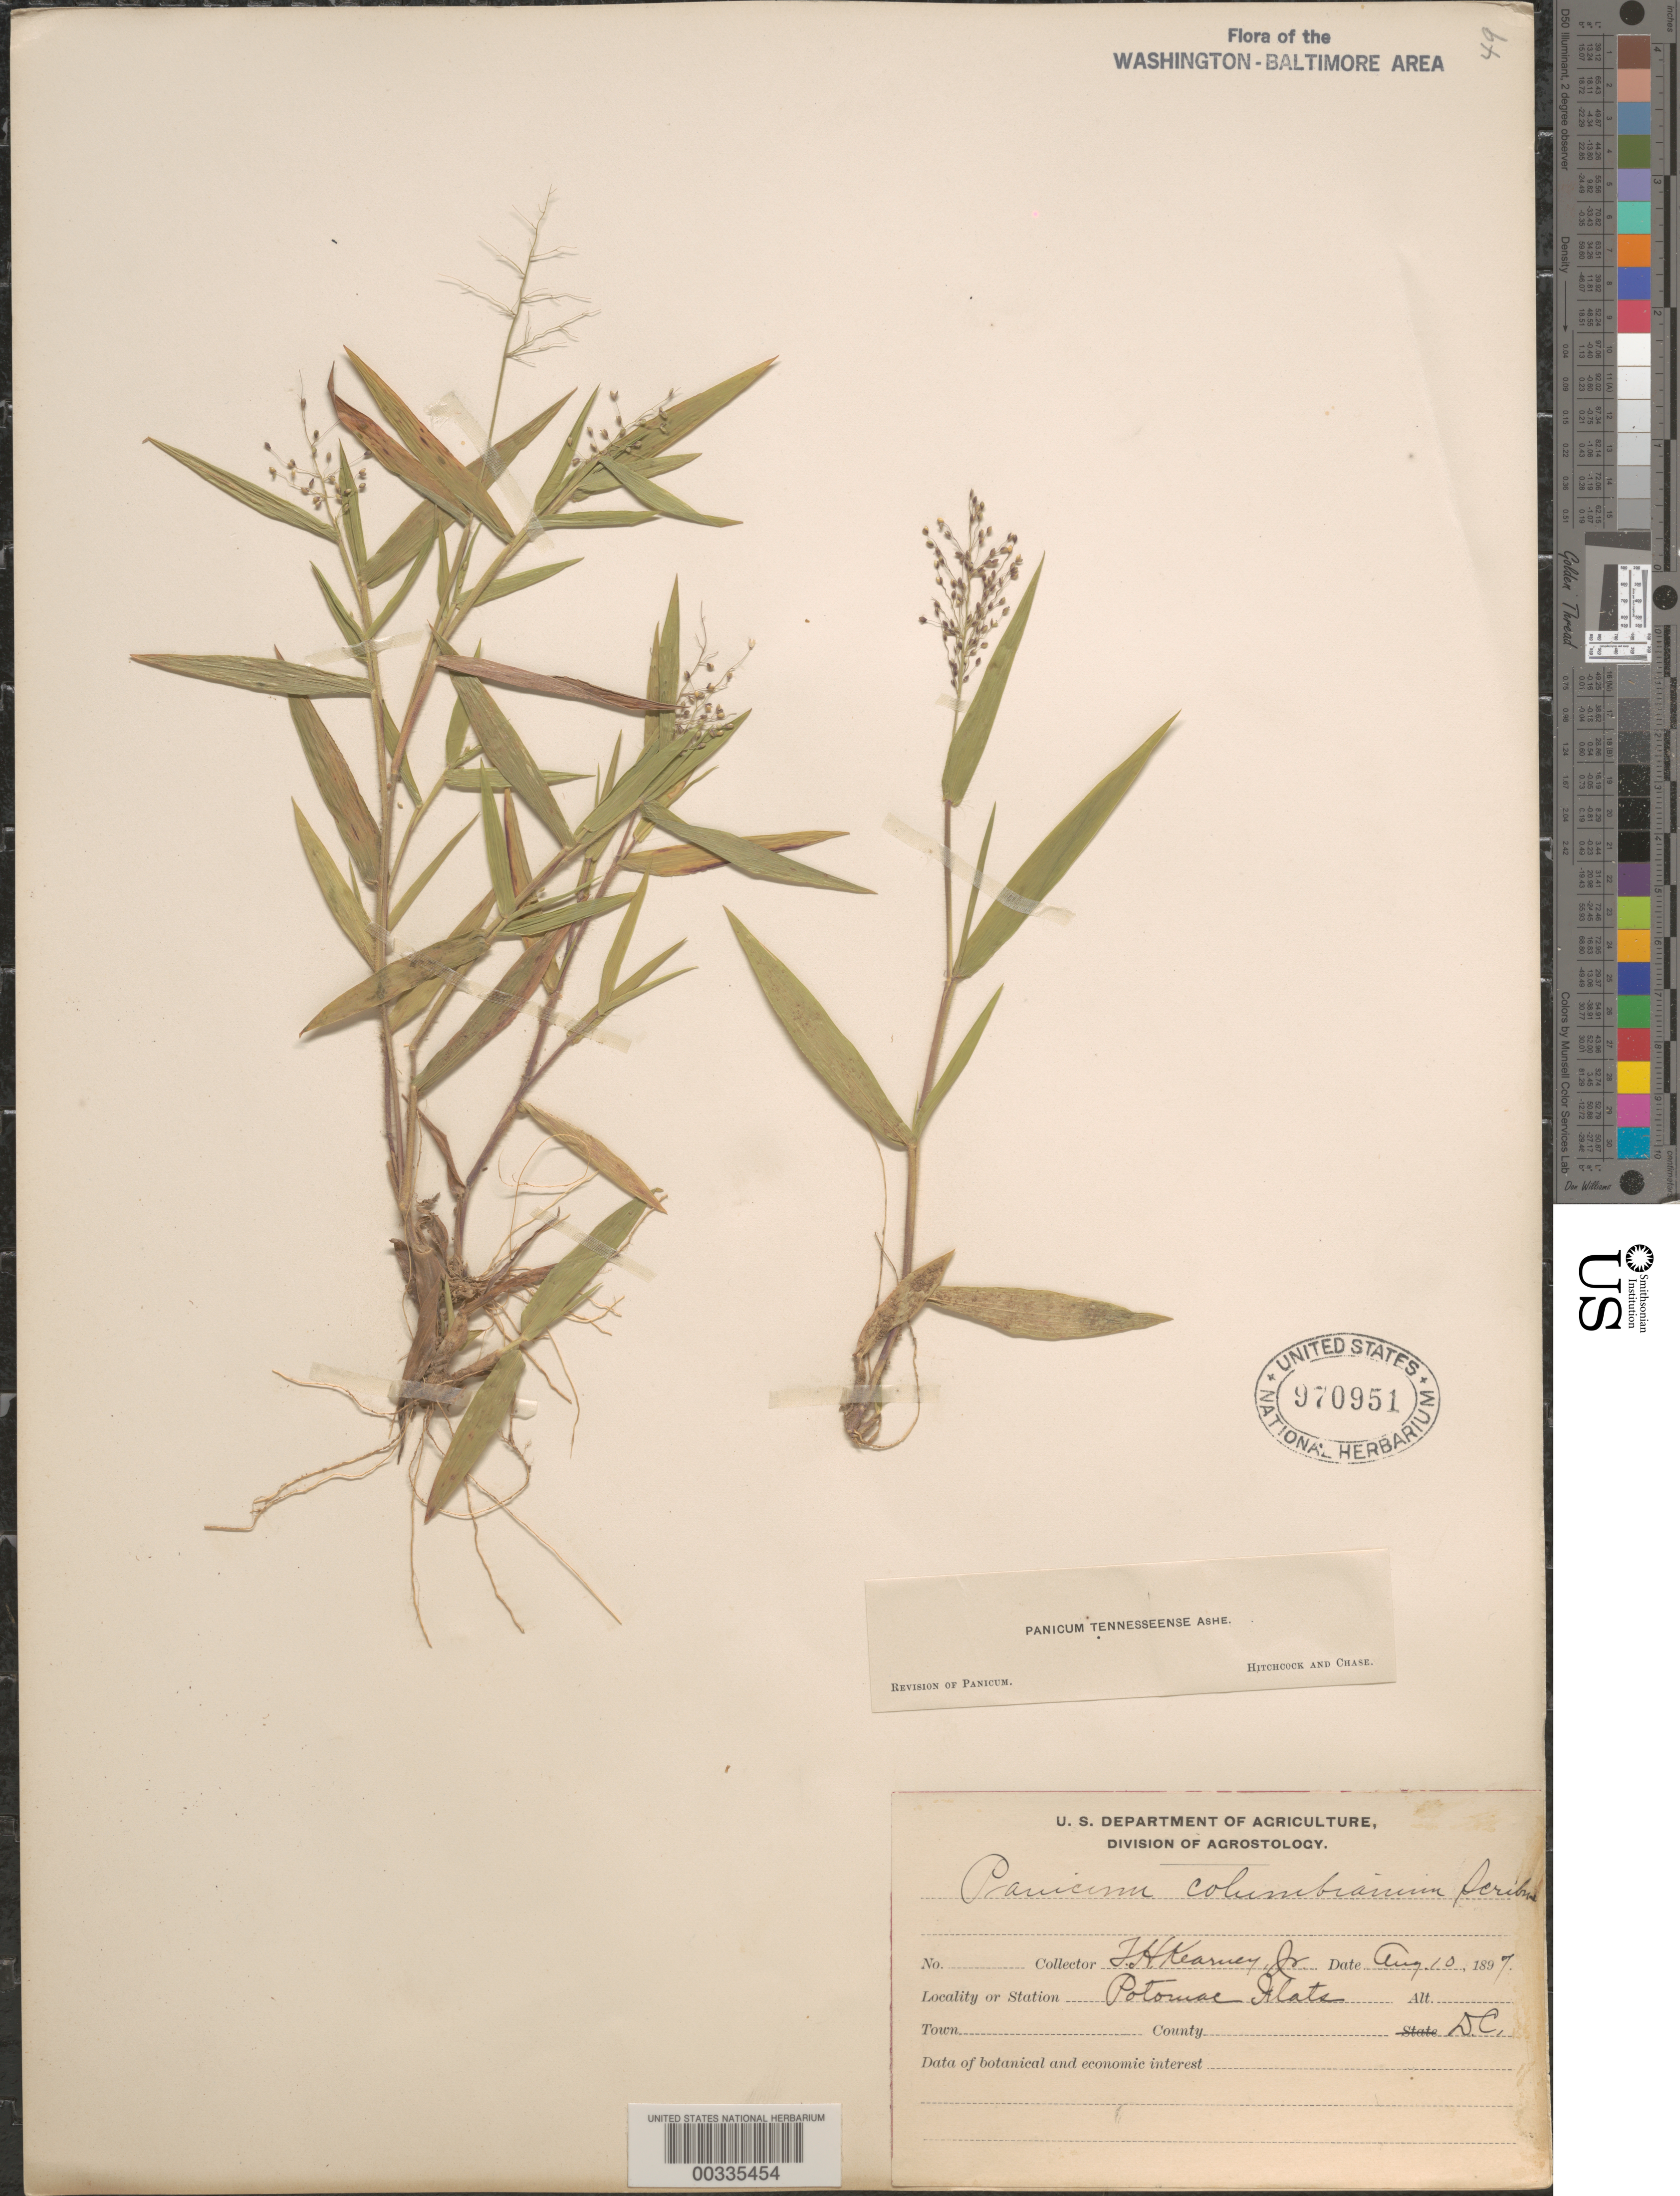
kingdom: Plantae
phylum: Tracheophyta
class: Liliopsida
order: Poales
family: Poaceae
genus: Dichanthelium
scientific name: Dichanthelium acuminatum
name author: (Sw.) Gould & C.A. Clark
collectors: T. H. Kearney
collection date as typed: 10 Aug 1897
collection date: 1897-08-10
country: United States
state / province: District of Columbia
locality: Potomac Flats C. and O. Canal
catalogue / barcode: US 970951